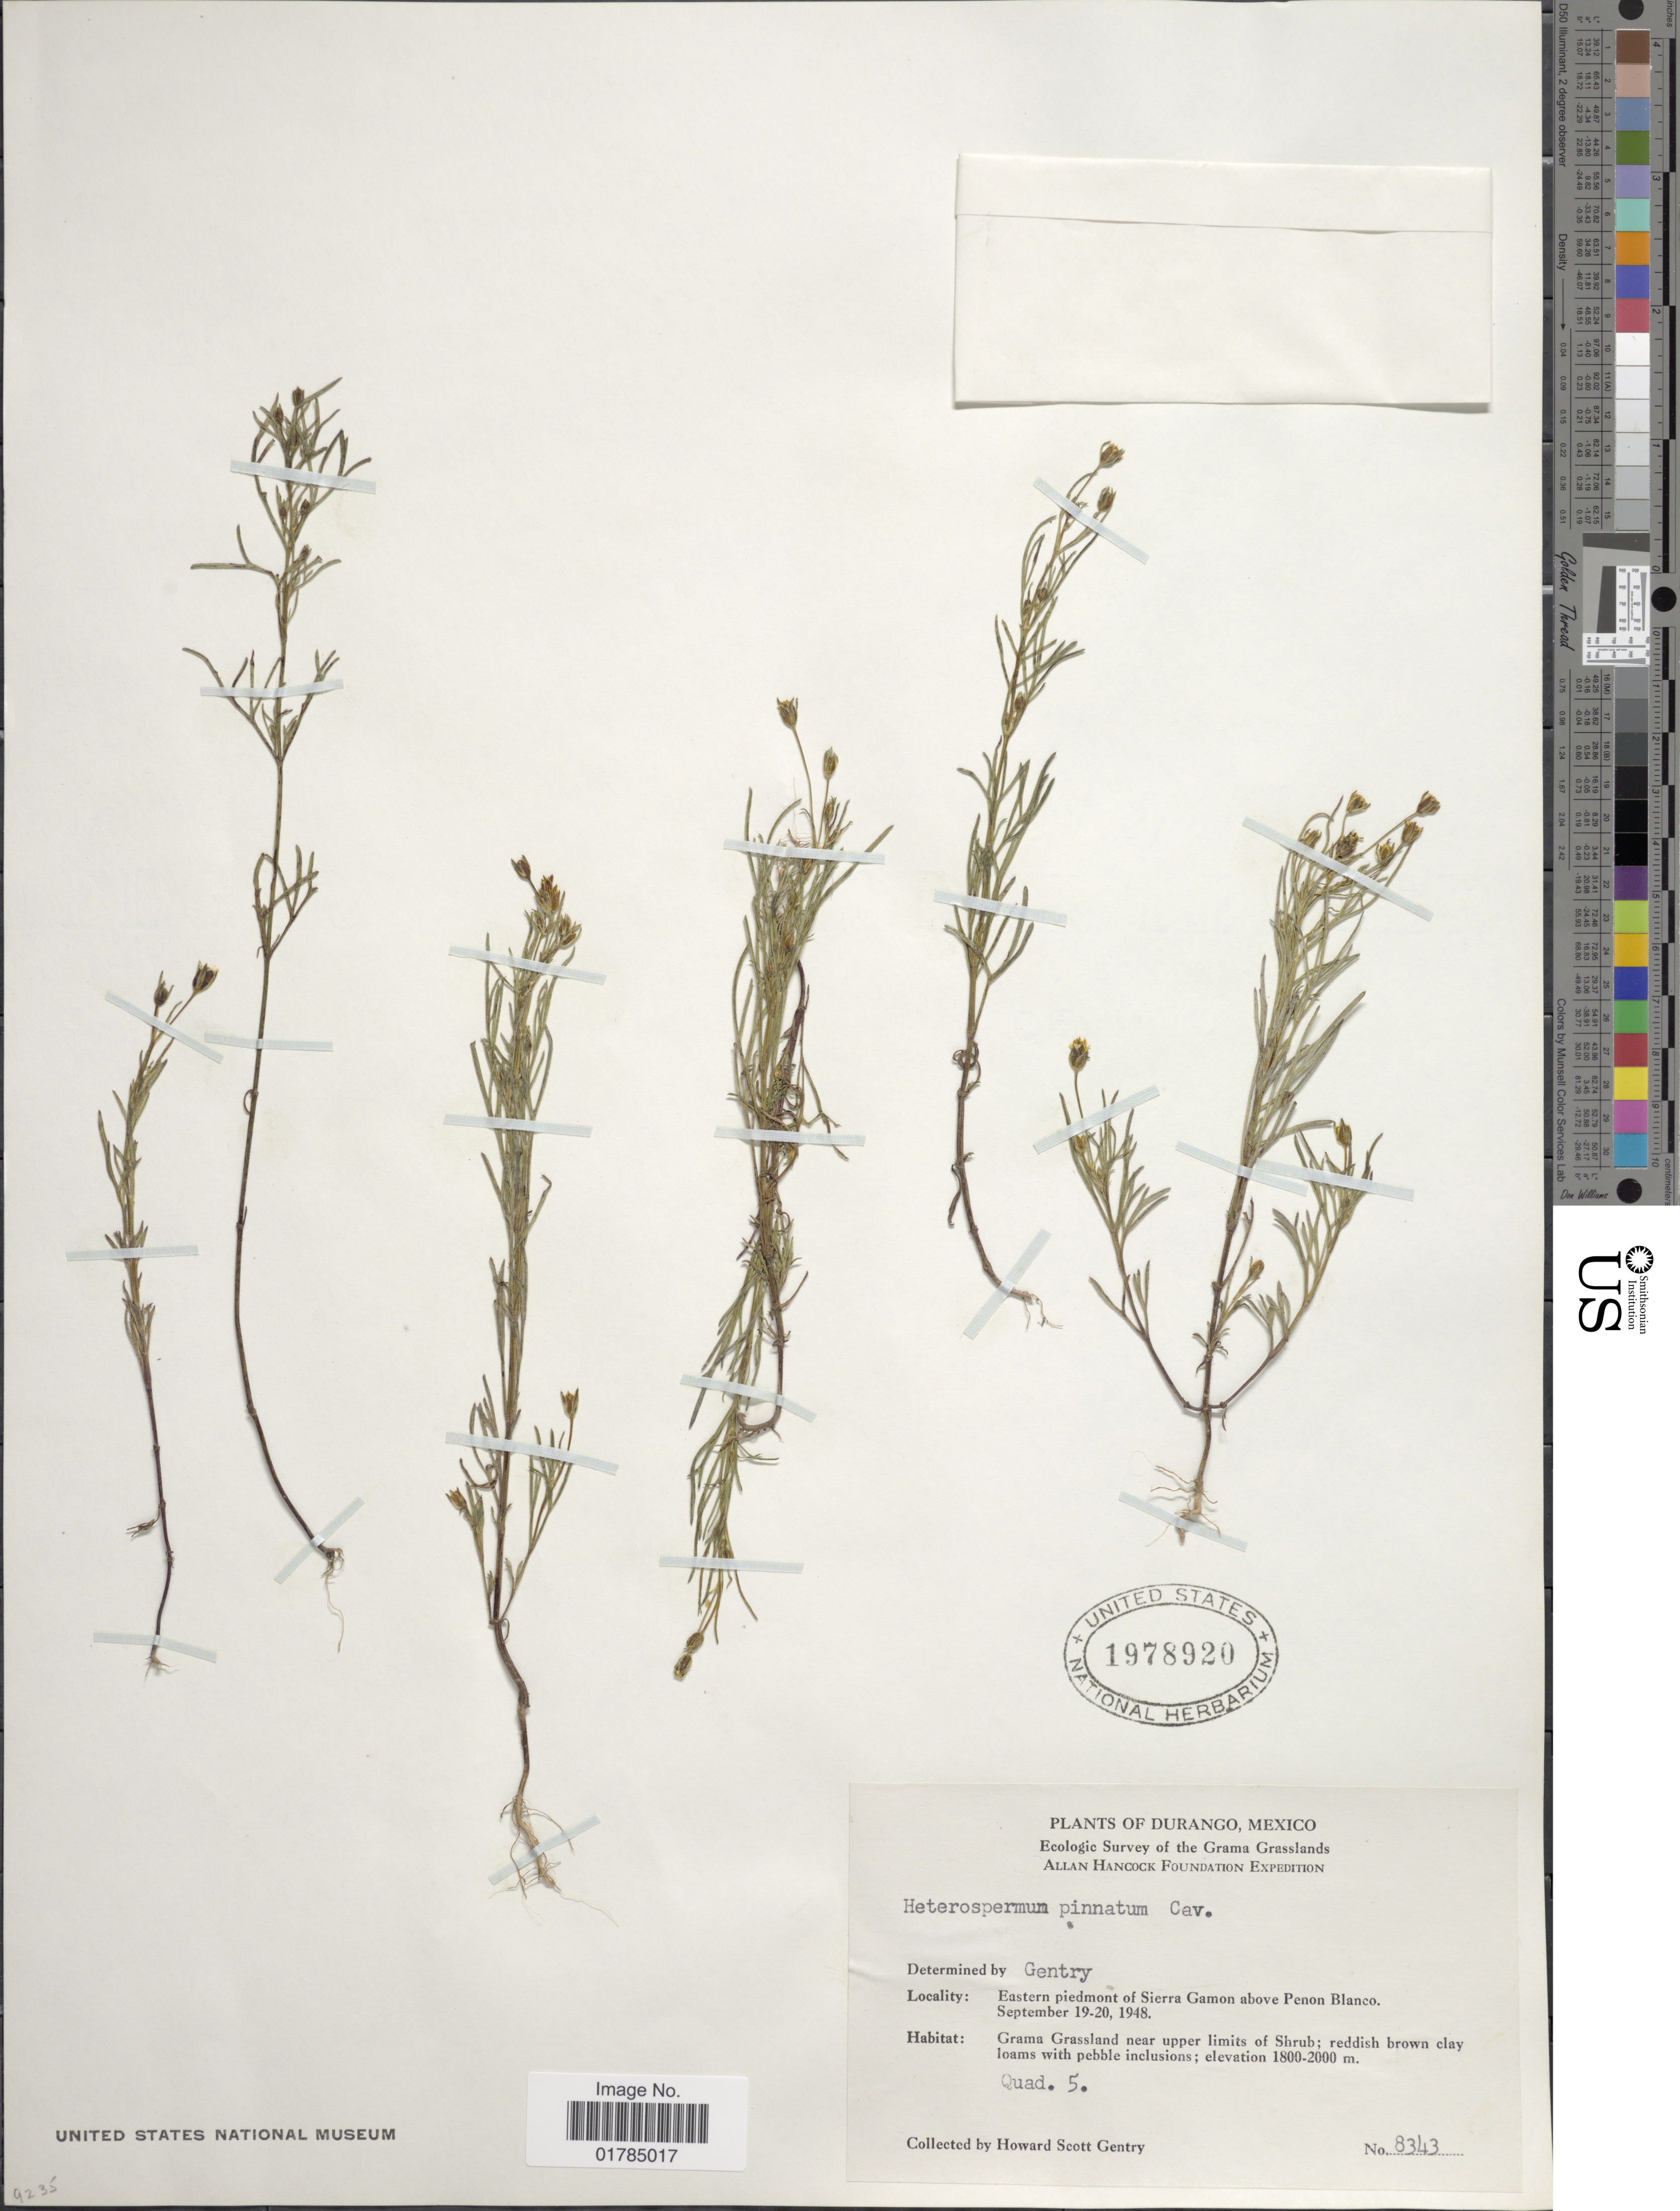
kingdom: Plantae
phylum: Tracheophyta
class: Magnoliopsida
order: Asterales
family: Asteraceae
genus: Heterosperma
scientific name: Heterosperma pinnatum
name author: Cav.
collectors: H. S. Gentry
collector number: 8343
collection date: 1948-09-19/1948-09-20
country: Mexico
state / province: Durango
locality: Eastern piedmont of Sierra Gamon above Penon Blanco. Grama Grasslands.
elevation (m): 1800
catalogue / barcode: US 1978920